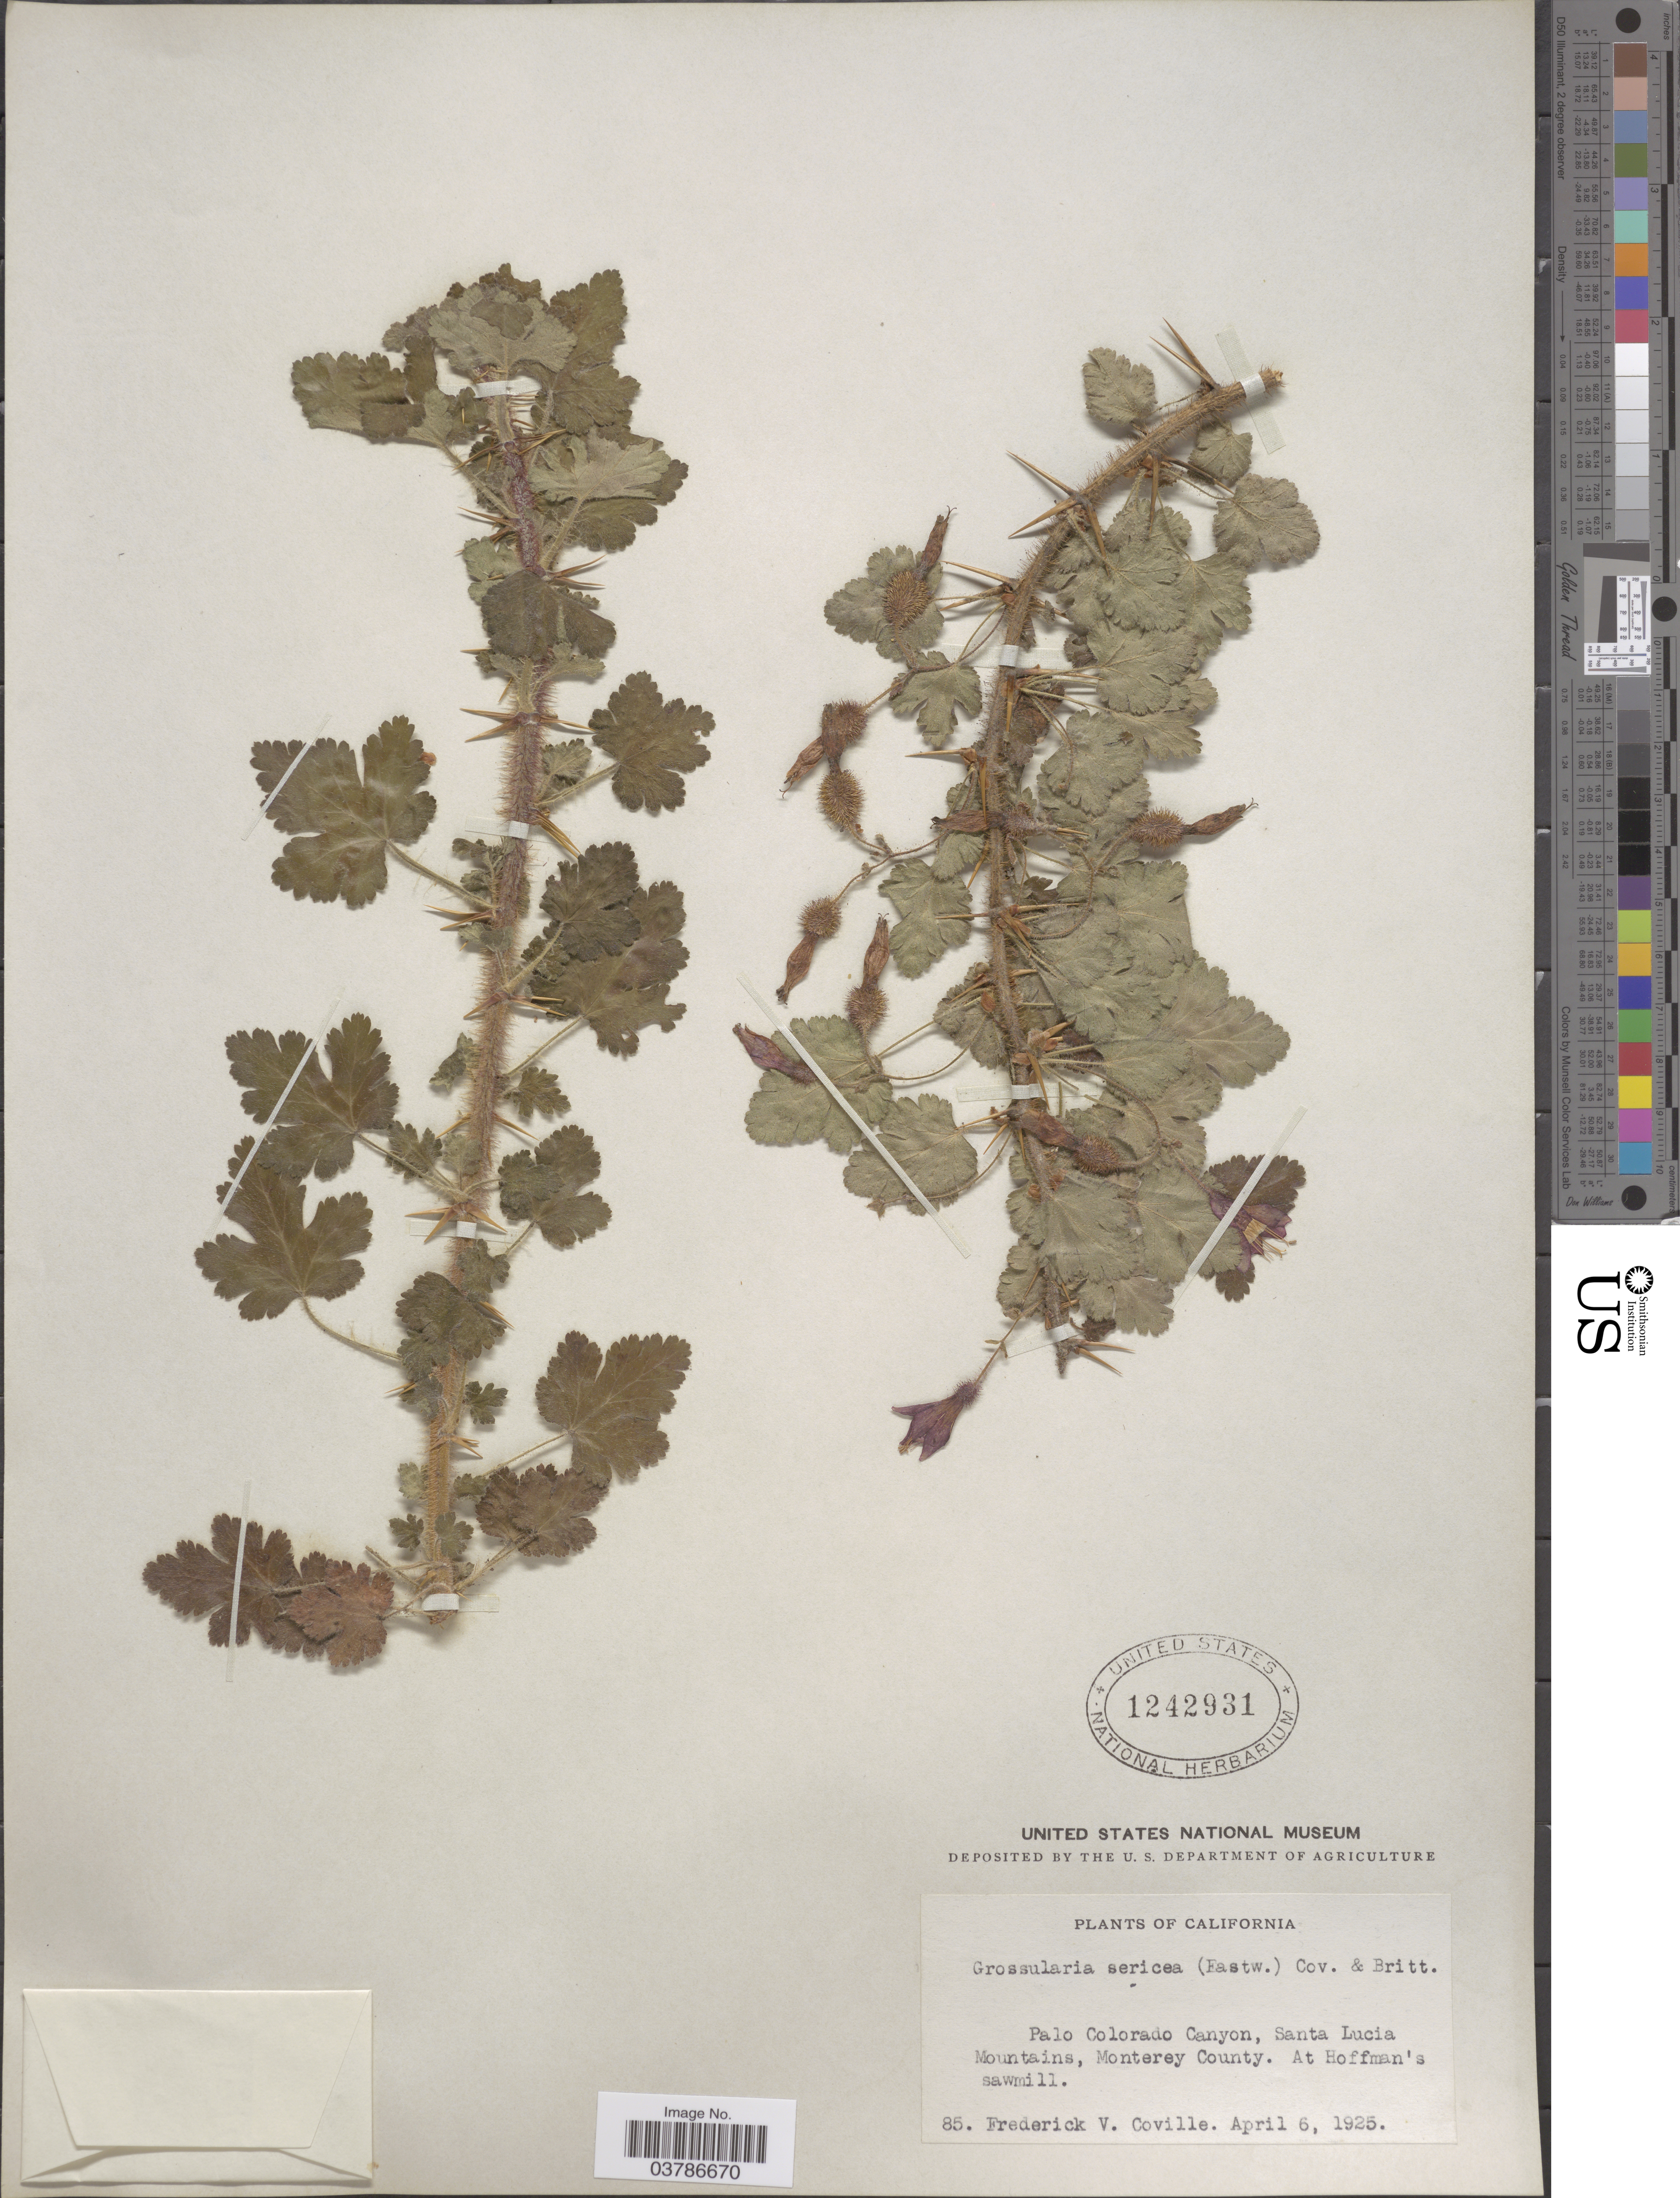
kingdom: Plantae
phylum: Tracheophyta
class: Magnoliopsida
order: Saxifragales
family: Grossulariaceae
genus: Ribes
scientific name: Ribes sericeum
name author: Eastw.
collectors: F. V. Coville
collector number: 85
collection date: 1925-04-06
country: United States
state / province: California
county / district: Monterey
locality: Palo Colorado Canyon, Santa Lucia Mountains, Monterey County. At Hoffman's sawmill.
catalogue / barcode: US 1242931